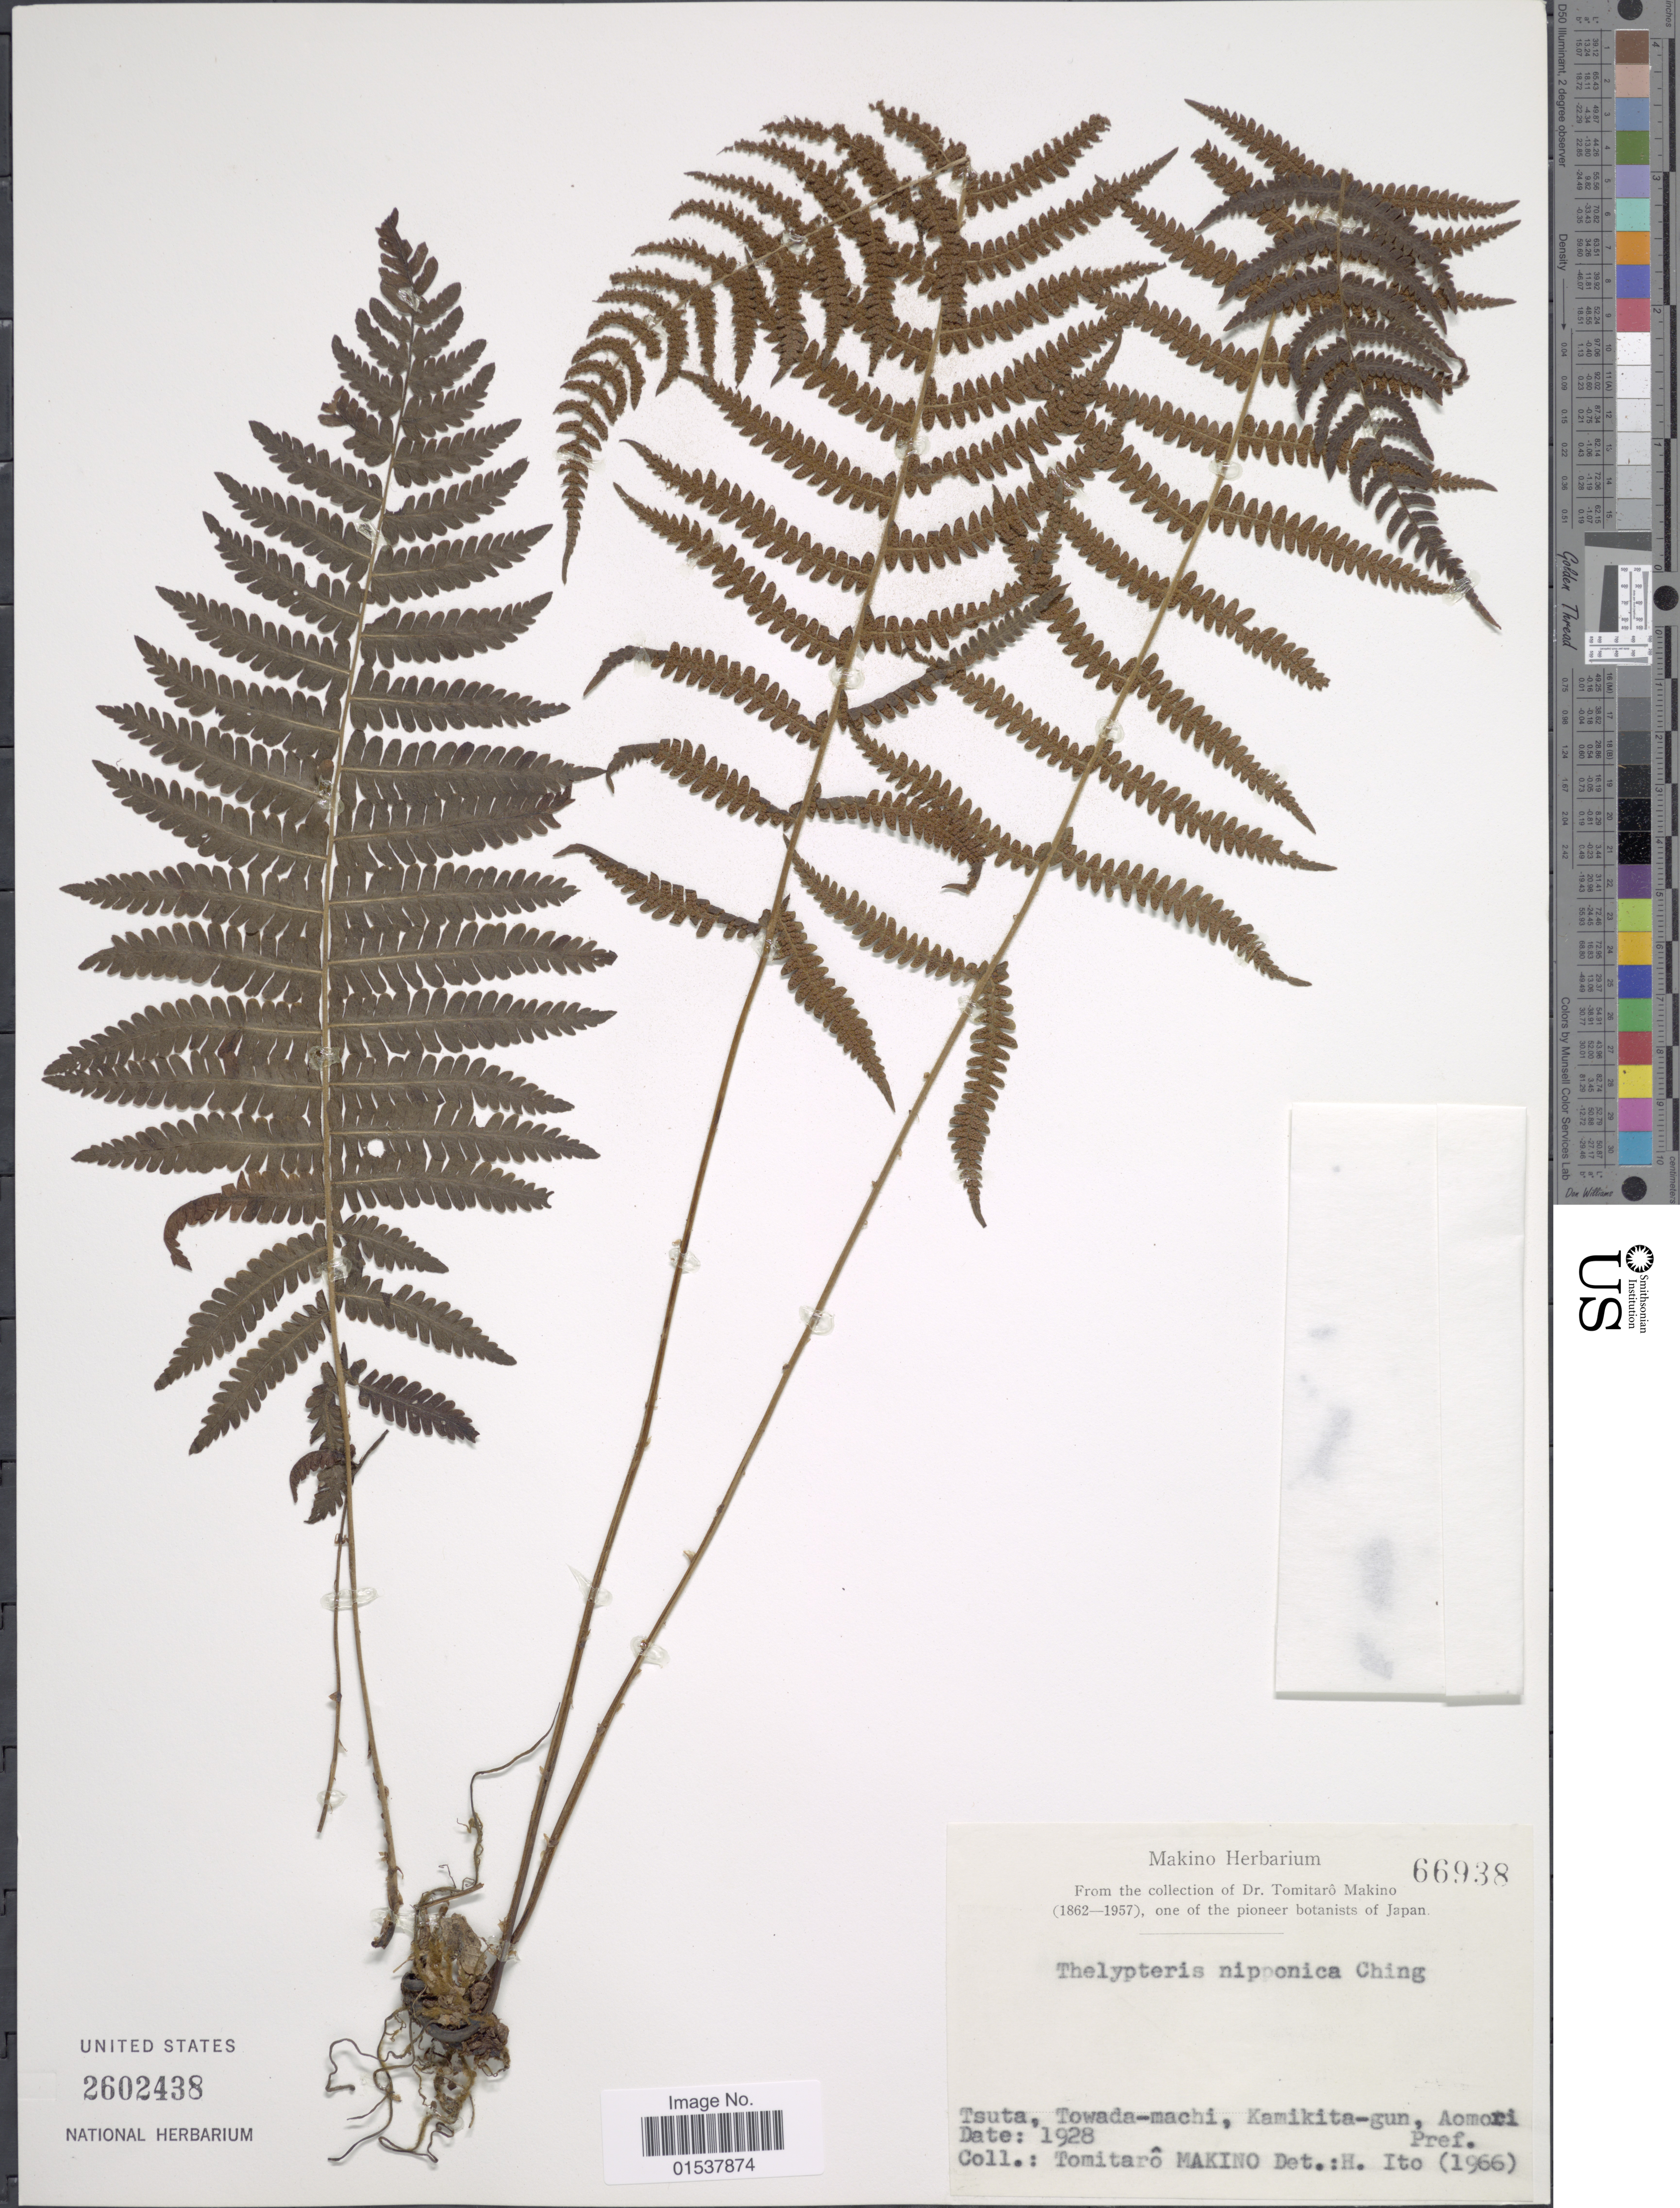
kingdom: Plantae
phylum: Tracheophyta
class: Polypodiopsida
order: Polypodiales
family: Thelypteridaceae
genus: Parathelypteris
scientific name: Parathelypteris nipponica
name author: (Franch. & Sav.) Ching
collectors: T. Makino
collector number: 66938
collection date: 1928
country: Japan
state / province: Aomori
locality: Tsuta, Towada-machi, Kamikita-gun, Aomori Pref.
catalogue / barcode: US 2602438